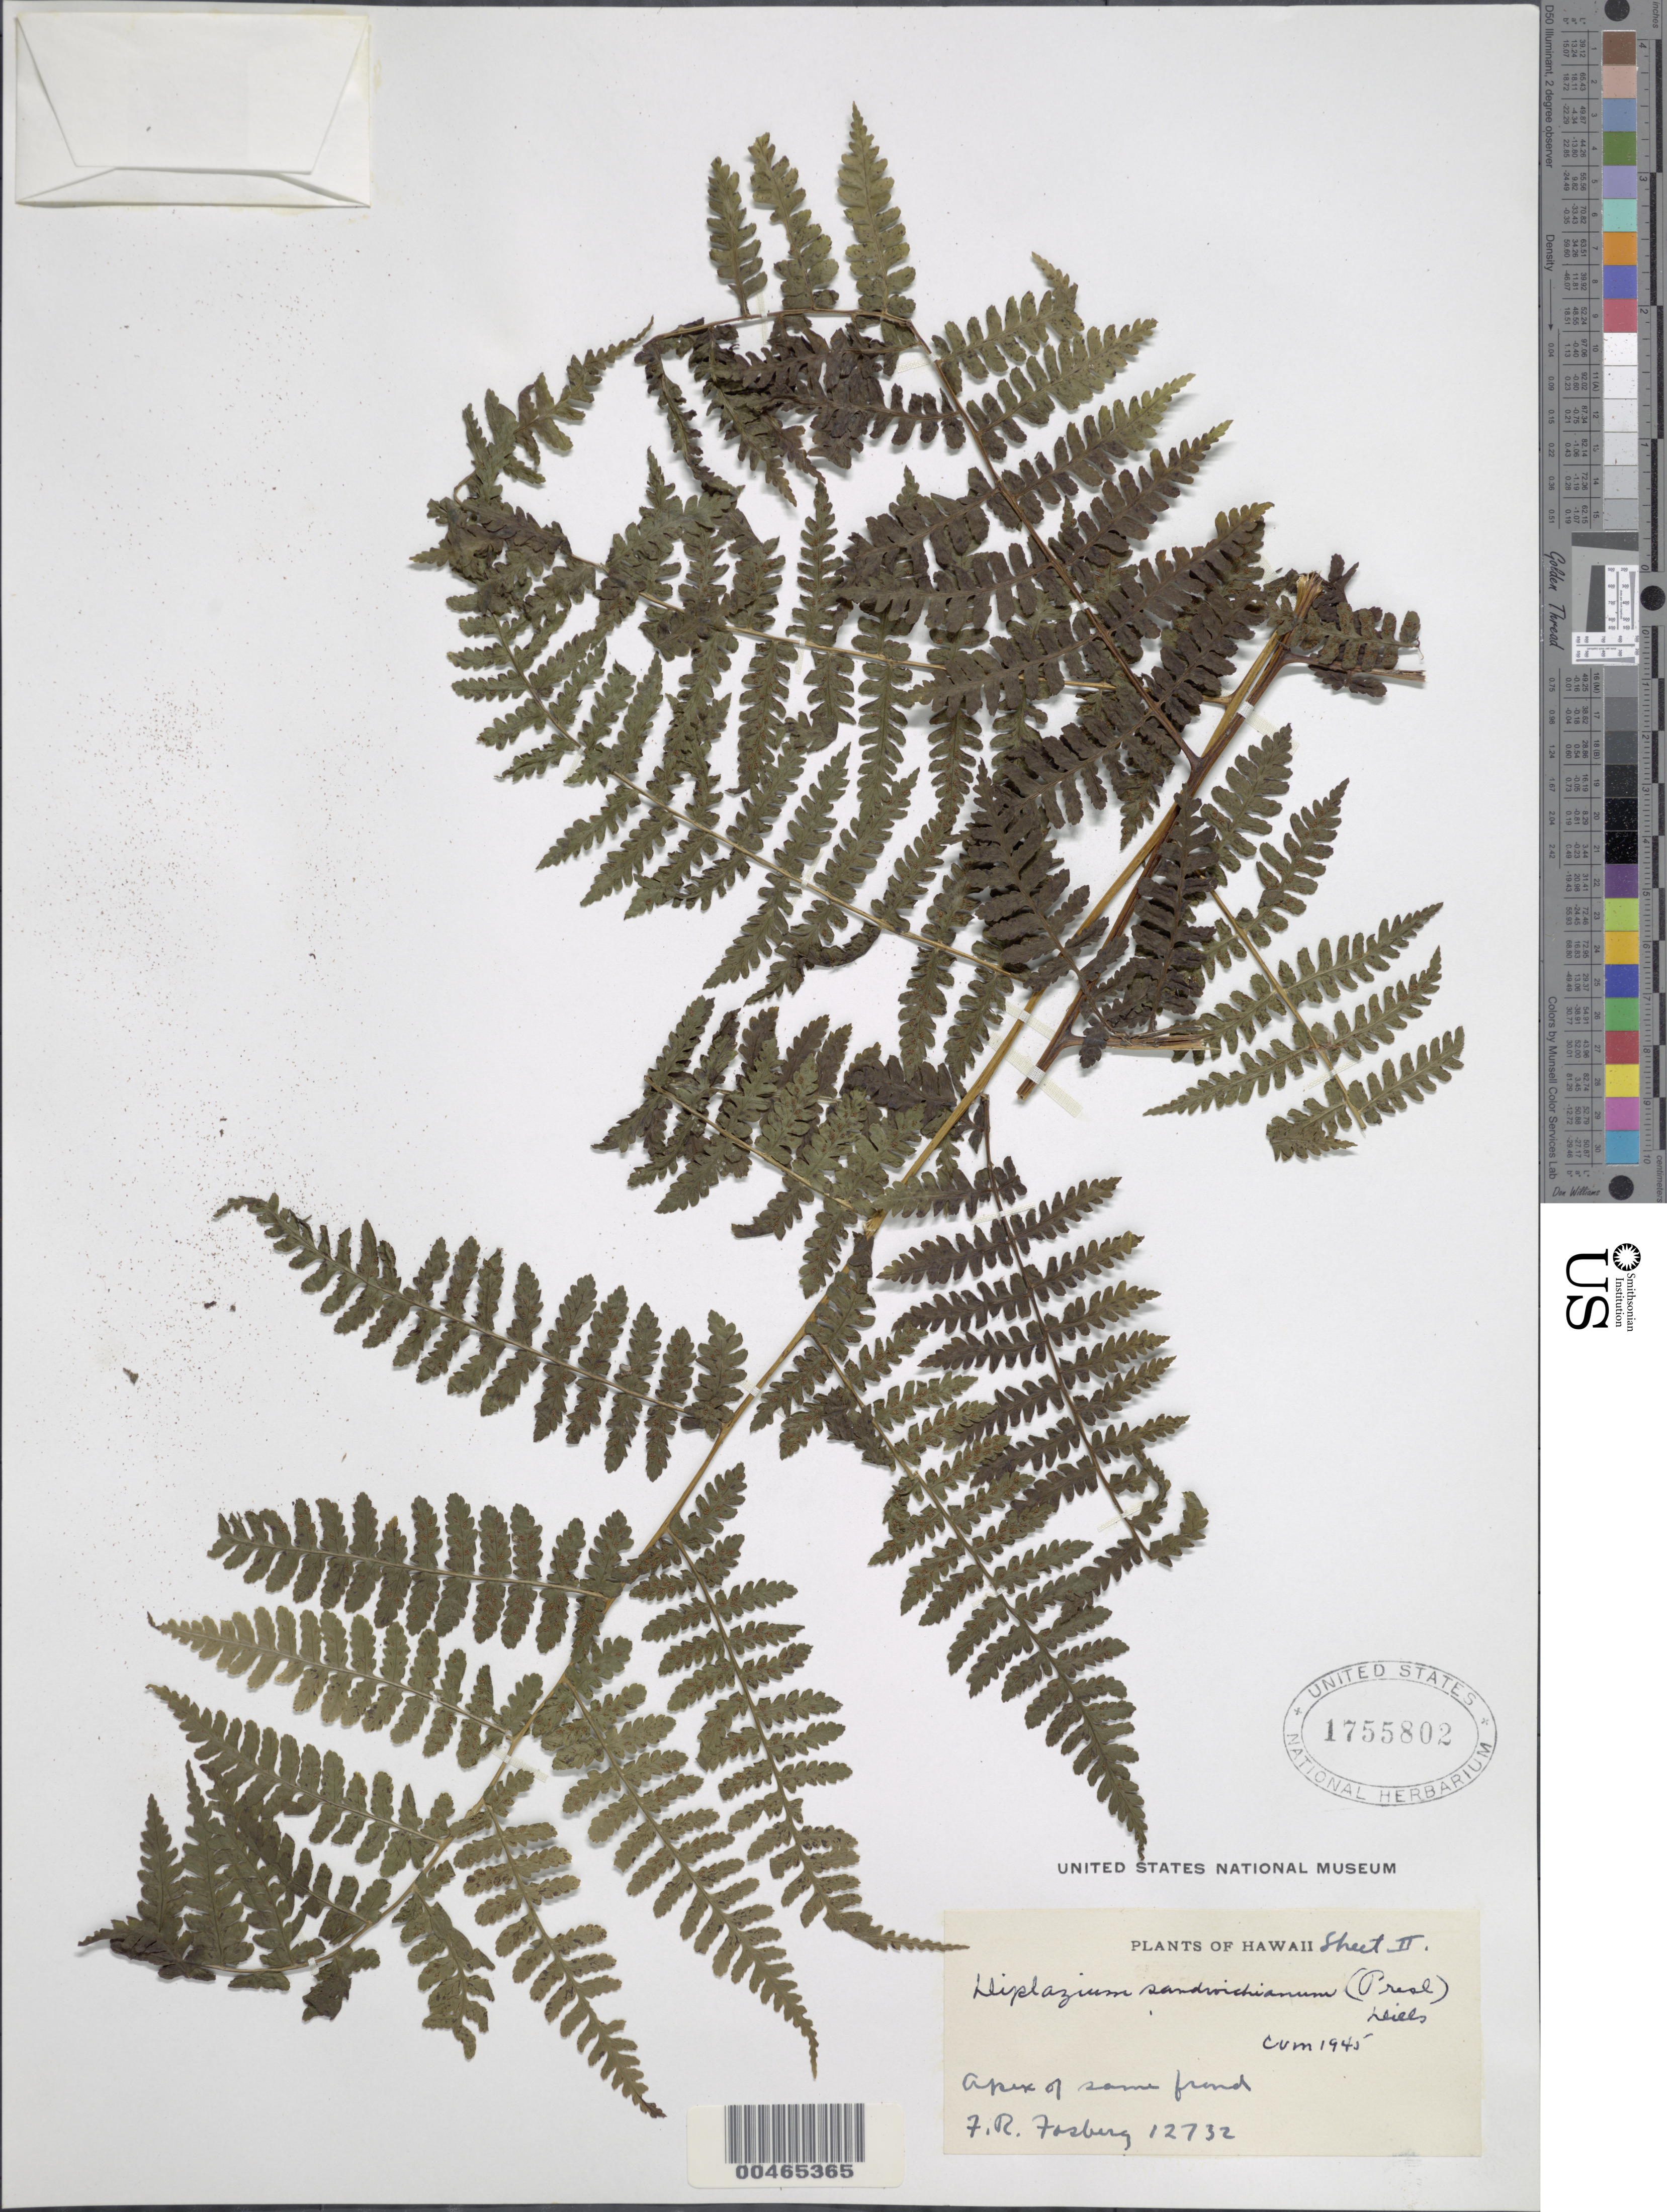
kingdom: Plantae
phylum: Tracheophyta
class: Polypodiopsida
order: Polypodiales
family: Athyriaceae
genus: Diplazium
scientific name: Diplazium sandwichianum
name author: (C. Presl) Diels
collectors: F. R. Fosberg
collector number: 12732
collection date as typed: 30 Dec 1935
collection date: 1935-12-30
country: United States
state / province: Hawaii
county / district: Kauai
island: Kaua'i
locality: Near Kamalo Huluhulu Ranger Station, Kokee, Kauai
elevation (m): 1100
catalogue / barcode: US 1755802